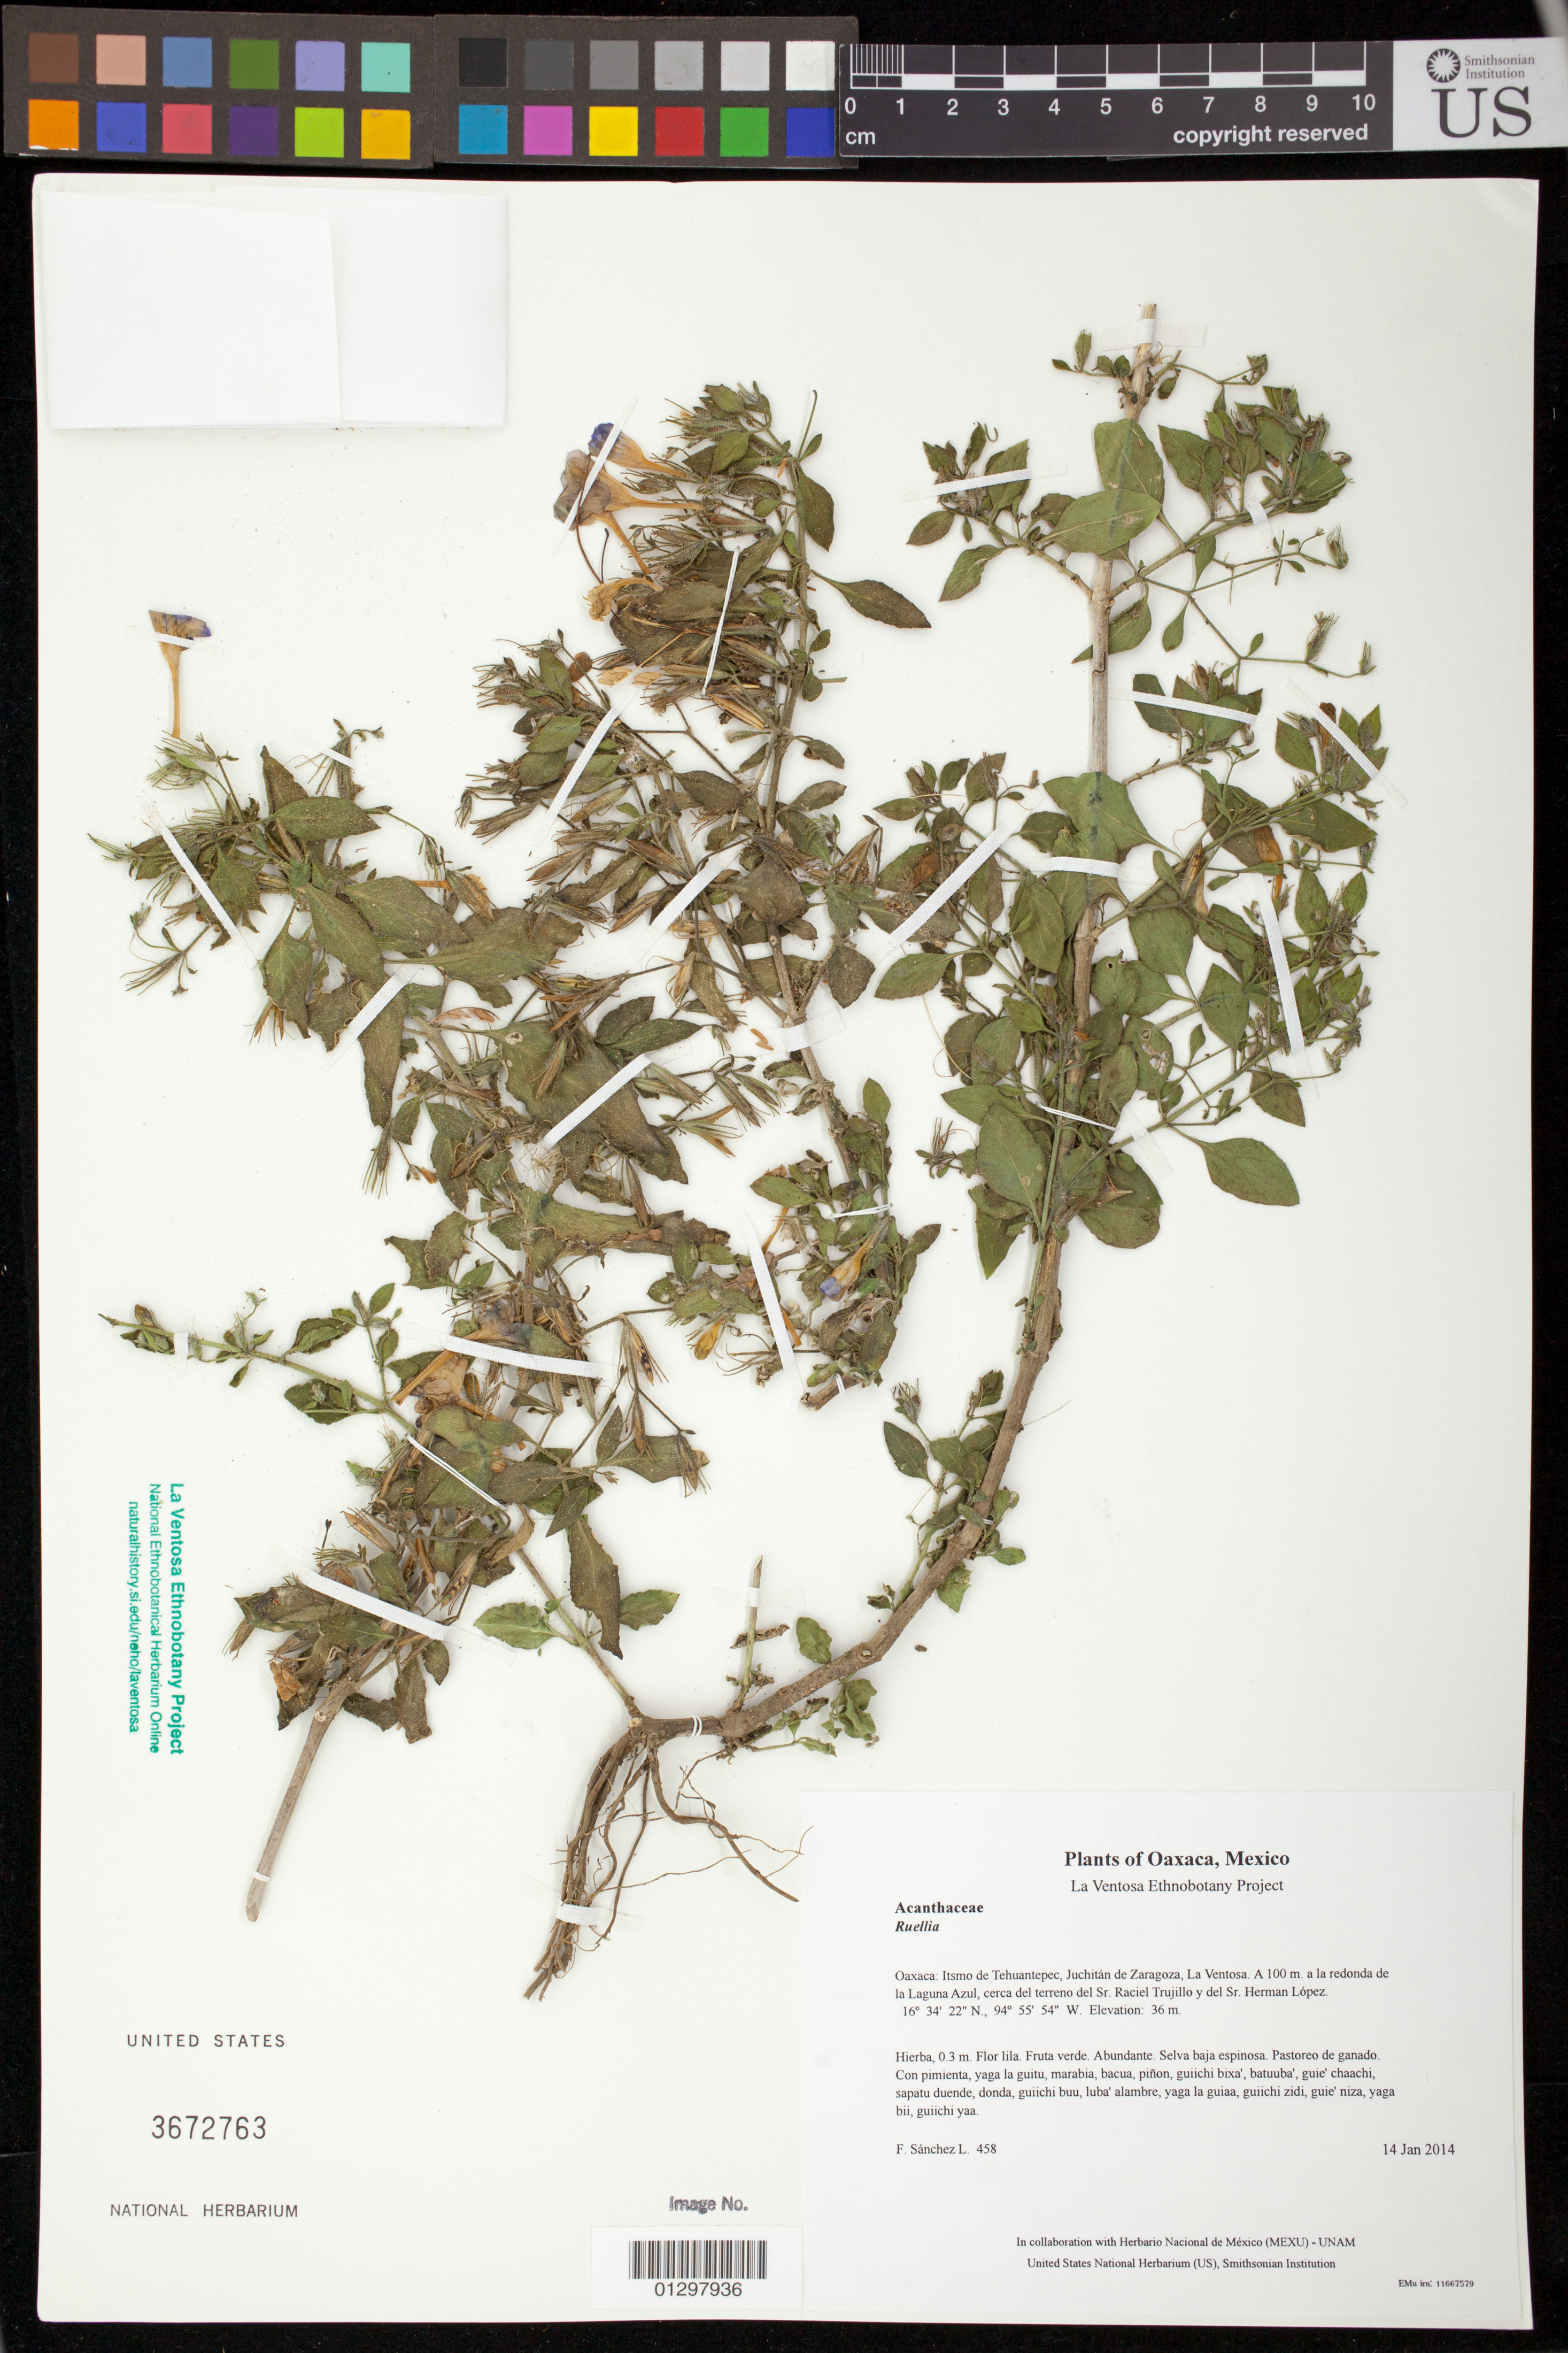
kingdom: Plantae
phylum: Tracheophyta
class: Magnoliopsida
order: Lamiales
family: Acanthaceae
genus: Ruellia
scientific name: Ruellia paniculata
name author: L.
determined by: Reyes García, A.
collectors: F. Sánchez L.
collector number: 458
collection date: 2014-01-14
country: Mexico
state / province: Oaxaca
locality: Itsmo de Tehuantepec, Juchitán de Zaragoza, La Ventosa. A 100 m. a la redonda de la Laguna Azul, cerca del terreno del Sr. Raciel Trujillo y del Sr. Herman López.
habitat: Selva baja espinosa. Pastoreo de ganado.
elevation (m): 36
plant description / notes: JEBOT, MEXU, SIPI, US; Ghixi bandaga. 0.3 m. Guie' lila. Cuaananaxhi naga'. Stale.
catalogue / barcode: US 3672763